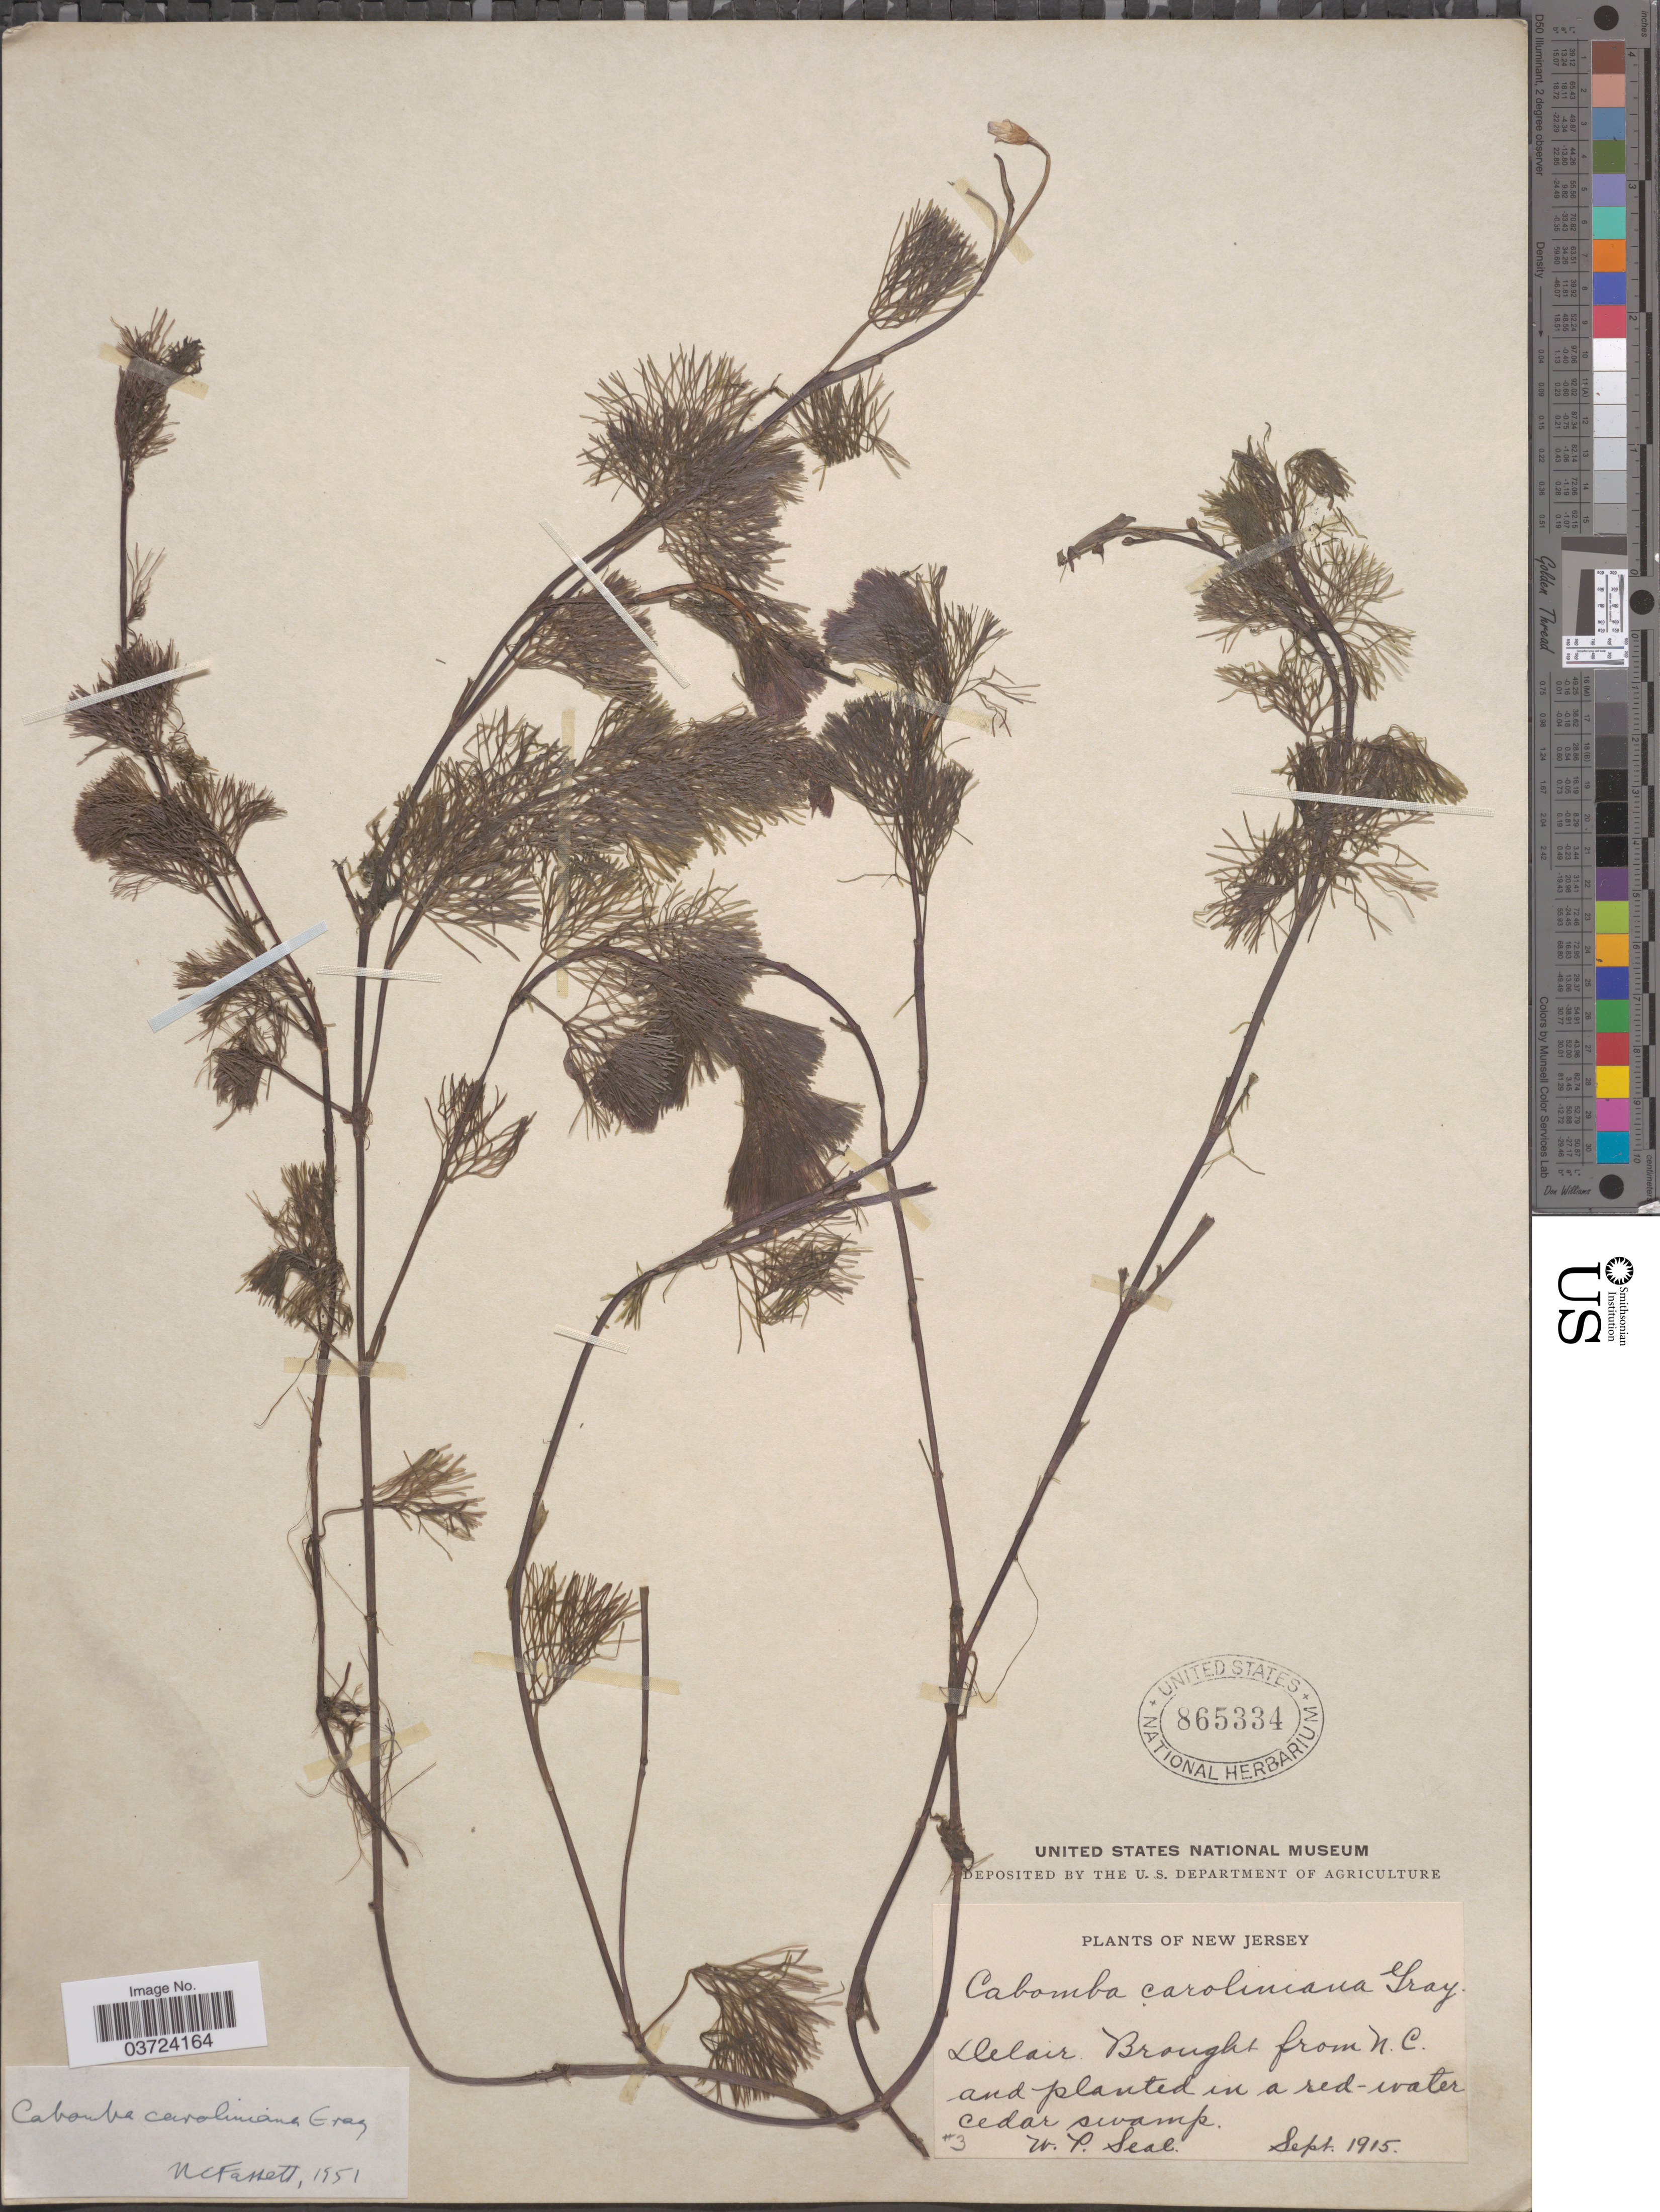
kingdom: Plantae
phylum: Tracheophyta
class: Magnoliopsida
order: Nymphaeales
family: Cabombaceae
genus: Cabomba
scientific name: Cabomba caroliniana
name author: A. Gray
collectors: W. Seal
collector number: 3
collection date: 1915-09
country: United States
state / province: New Jersey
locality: Delair.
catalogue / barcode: US 865334